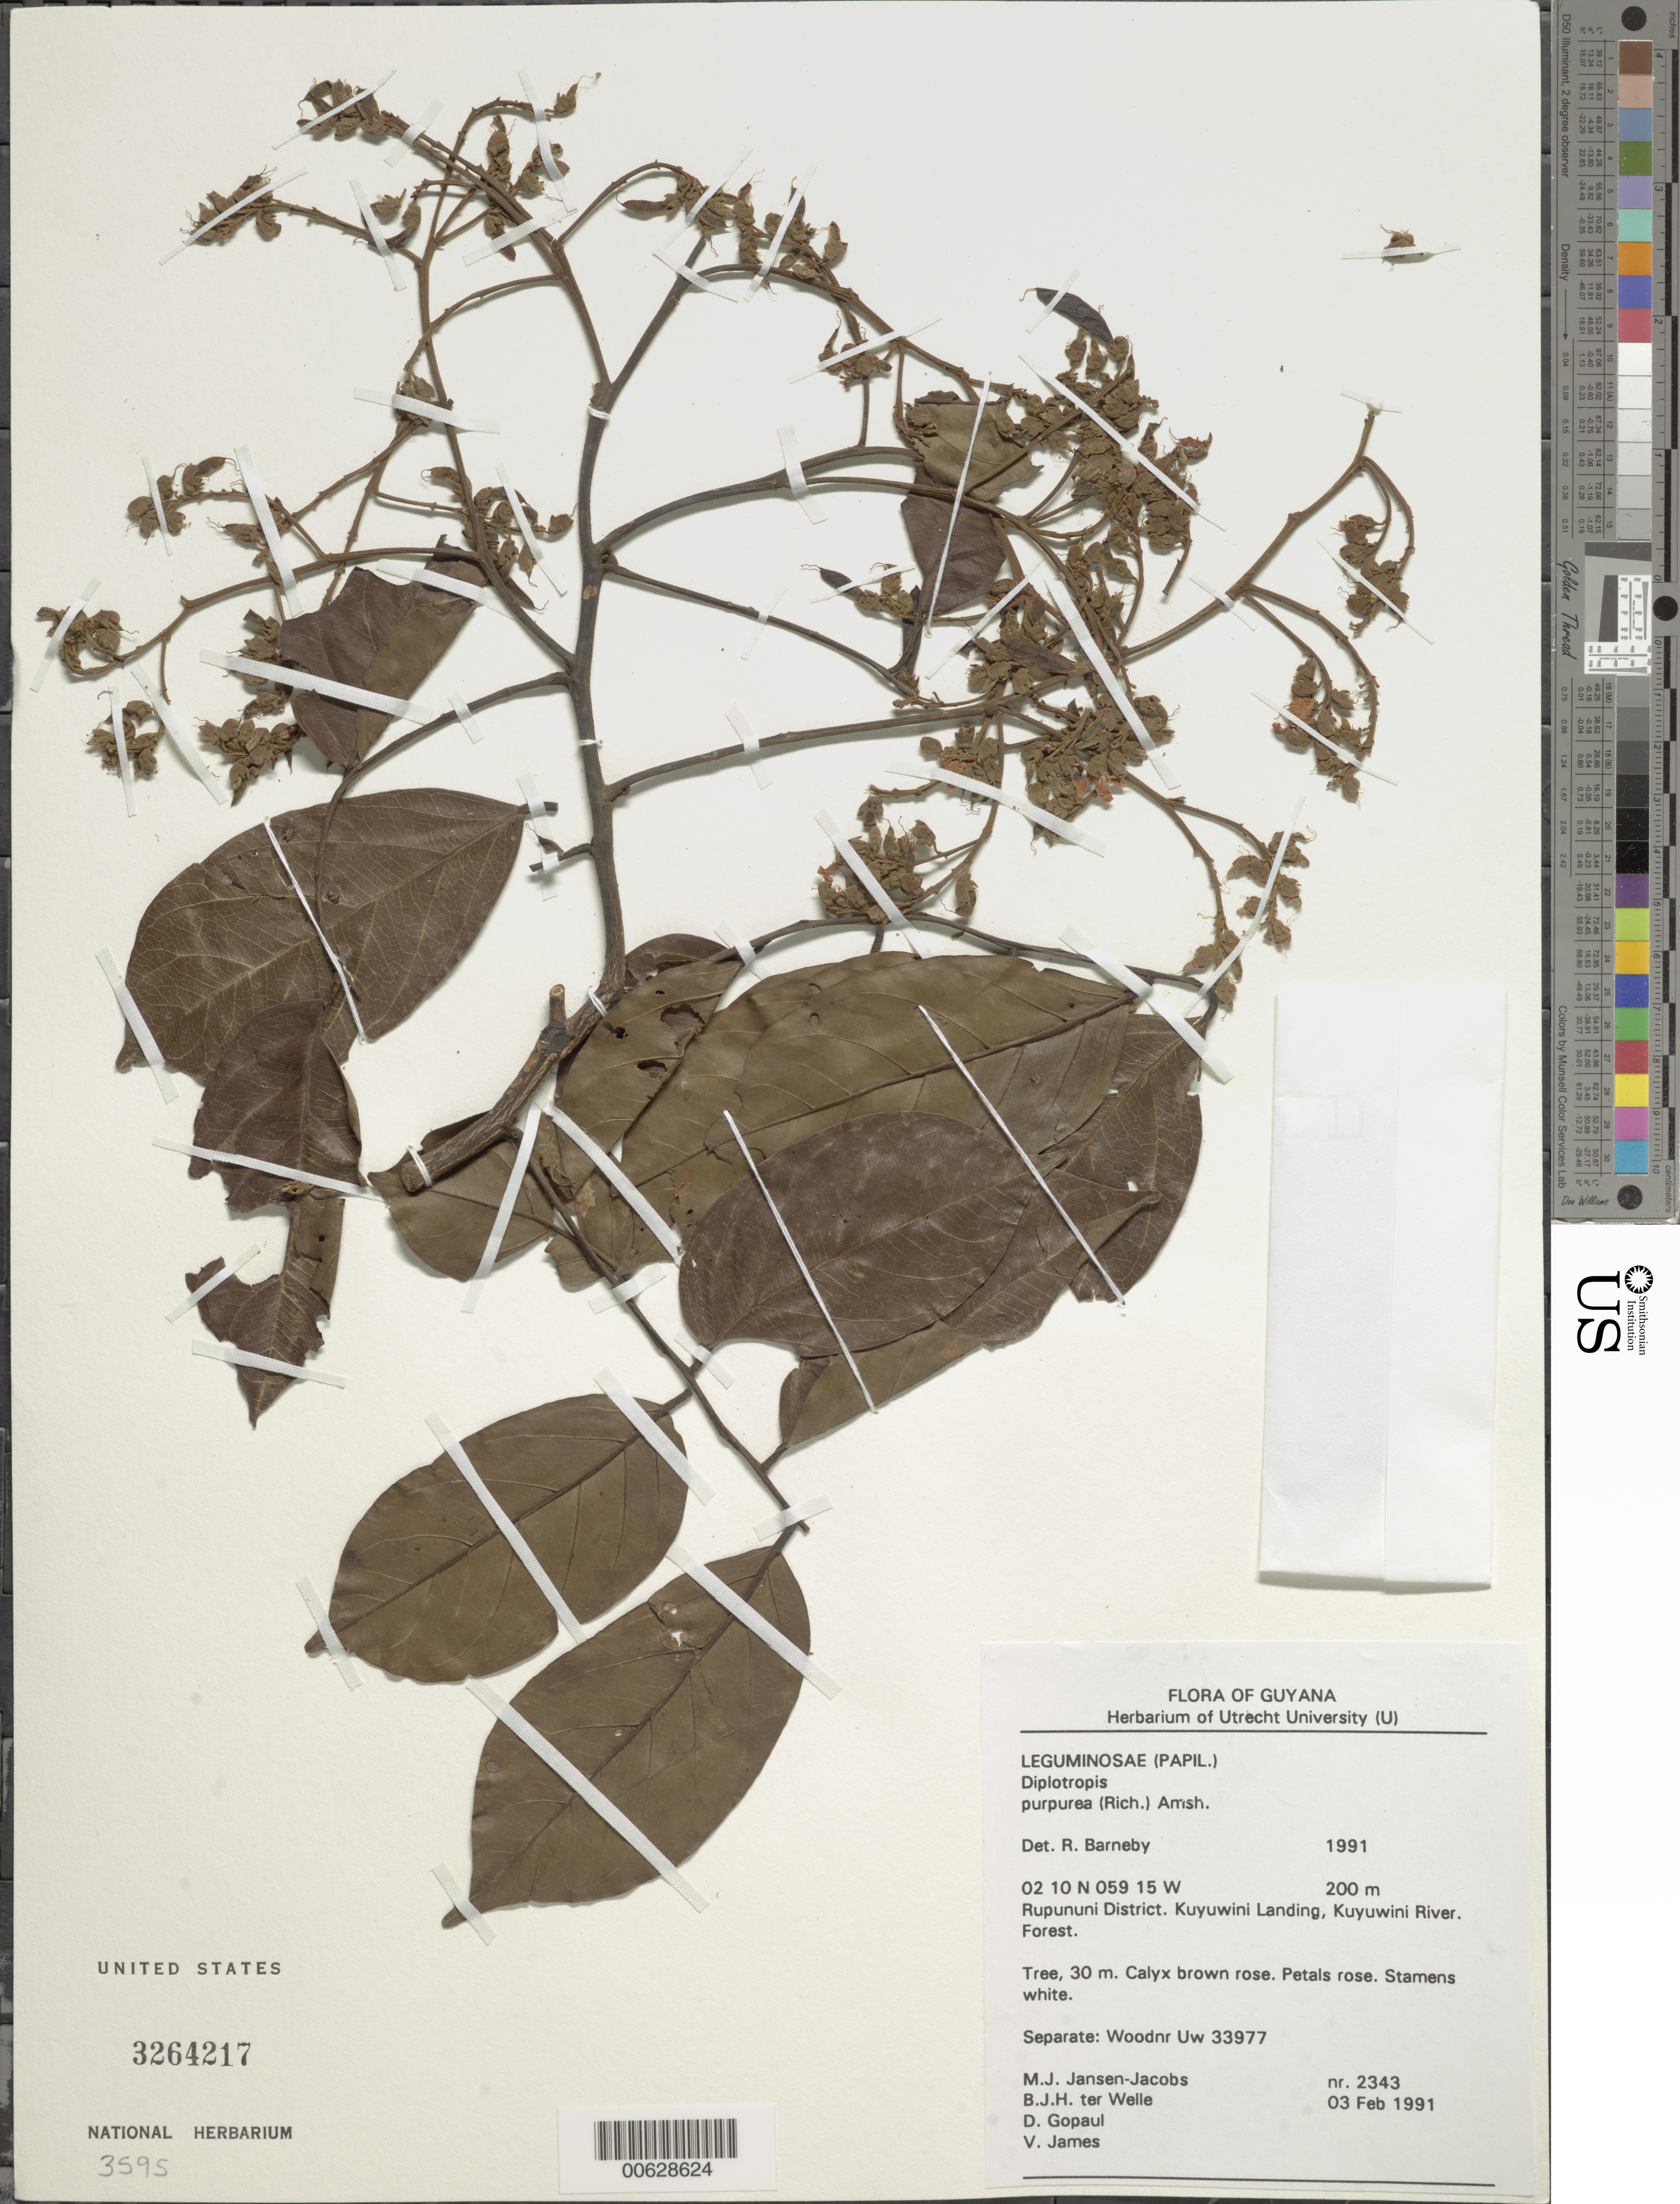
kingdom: Plantae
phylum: Tracheophyta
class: Magnoliopsida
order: Fabales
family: Fabaceae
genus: Diplotropis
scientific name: Diplotropis purpurea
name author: (Rich.) Amshoff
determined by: Barneby, Rupert C., (NY)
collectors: M. J. Jansen-Jacobs, B. Welle, D. Gopaul & V. James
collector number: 2343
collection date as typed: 3-Feb-91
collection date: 1991-02-03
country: Guyana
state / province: U. Takutu-U. Essequibo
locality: Kuyuwini Landing, Kuyuwini River, Rupununi District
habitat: Forest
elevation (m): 200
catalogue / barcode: US 3264217